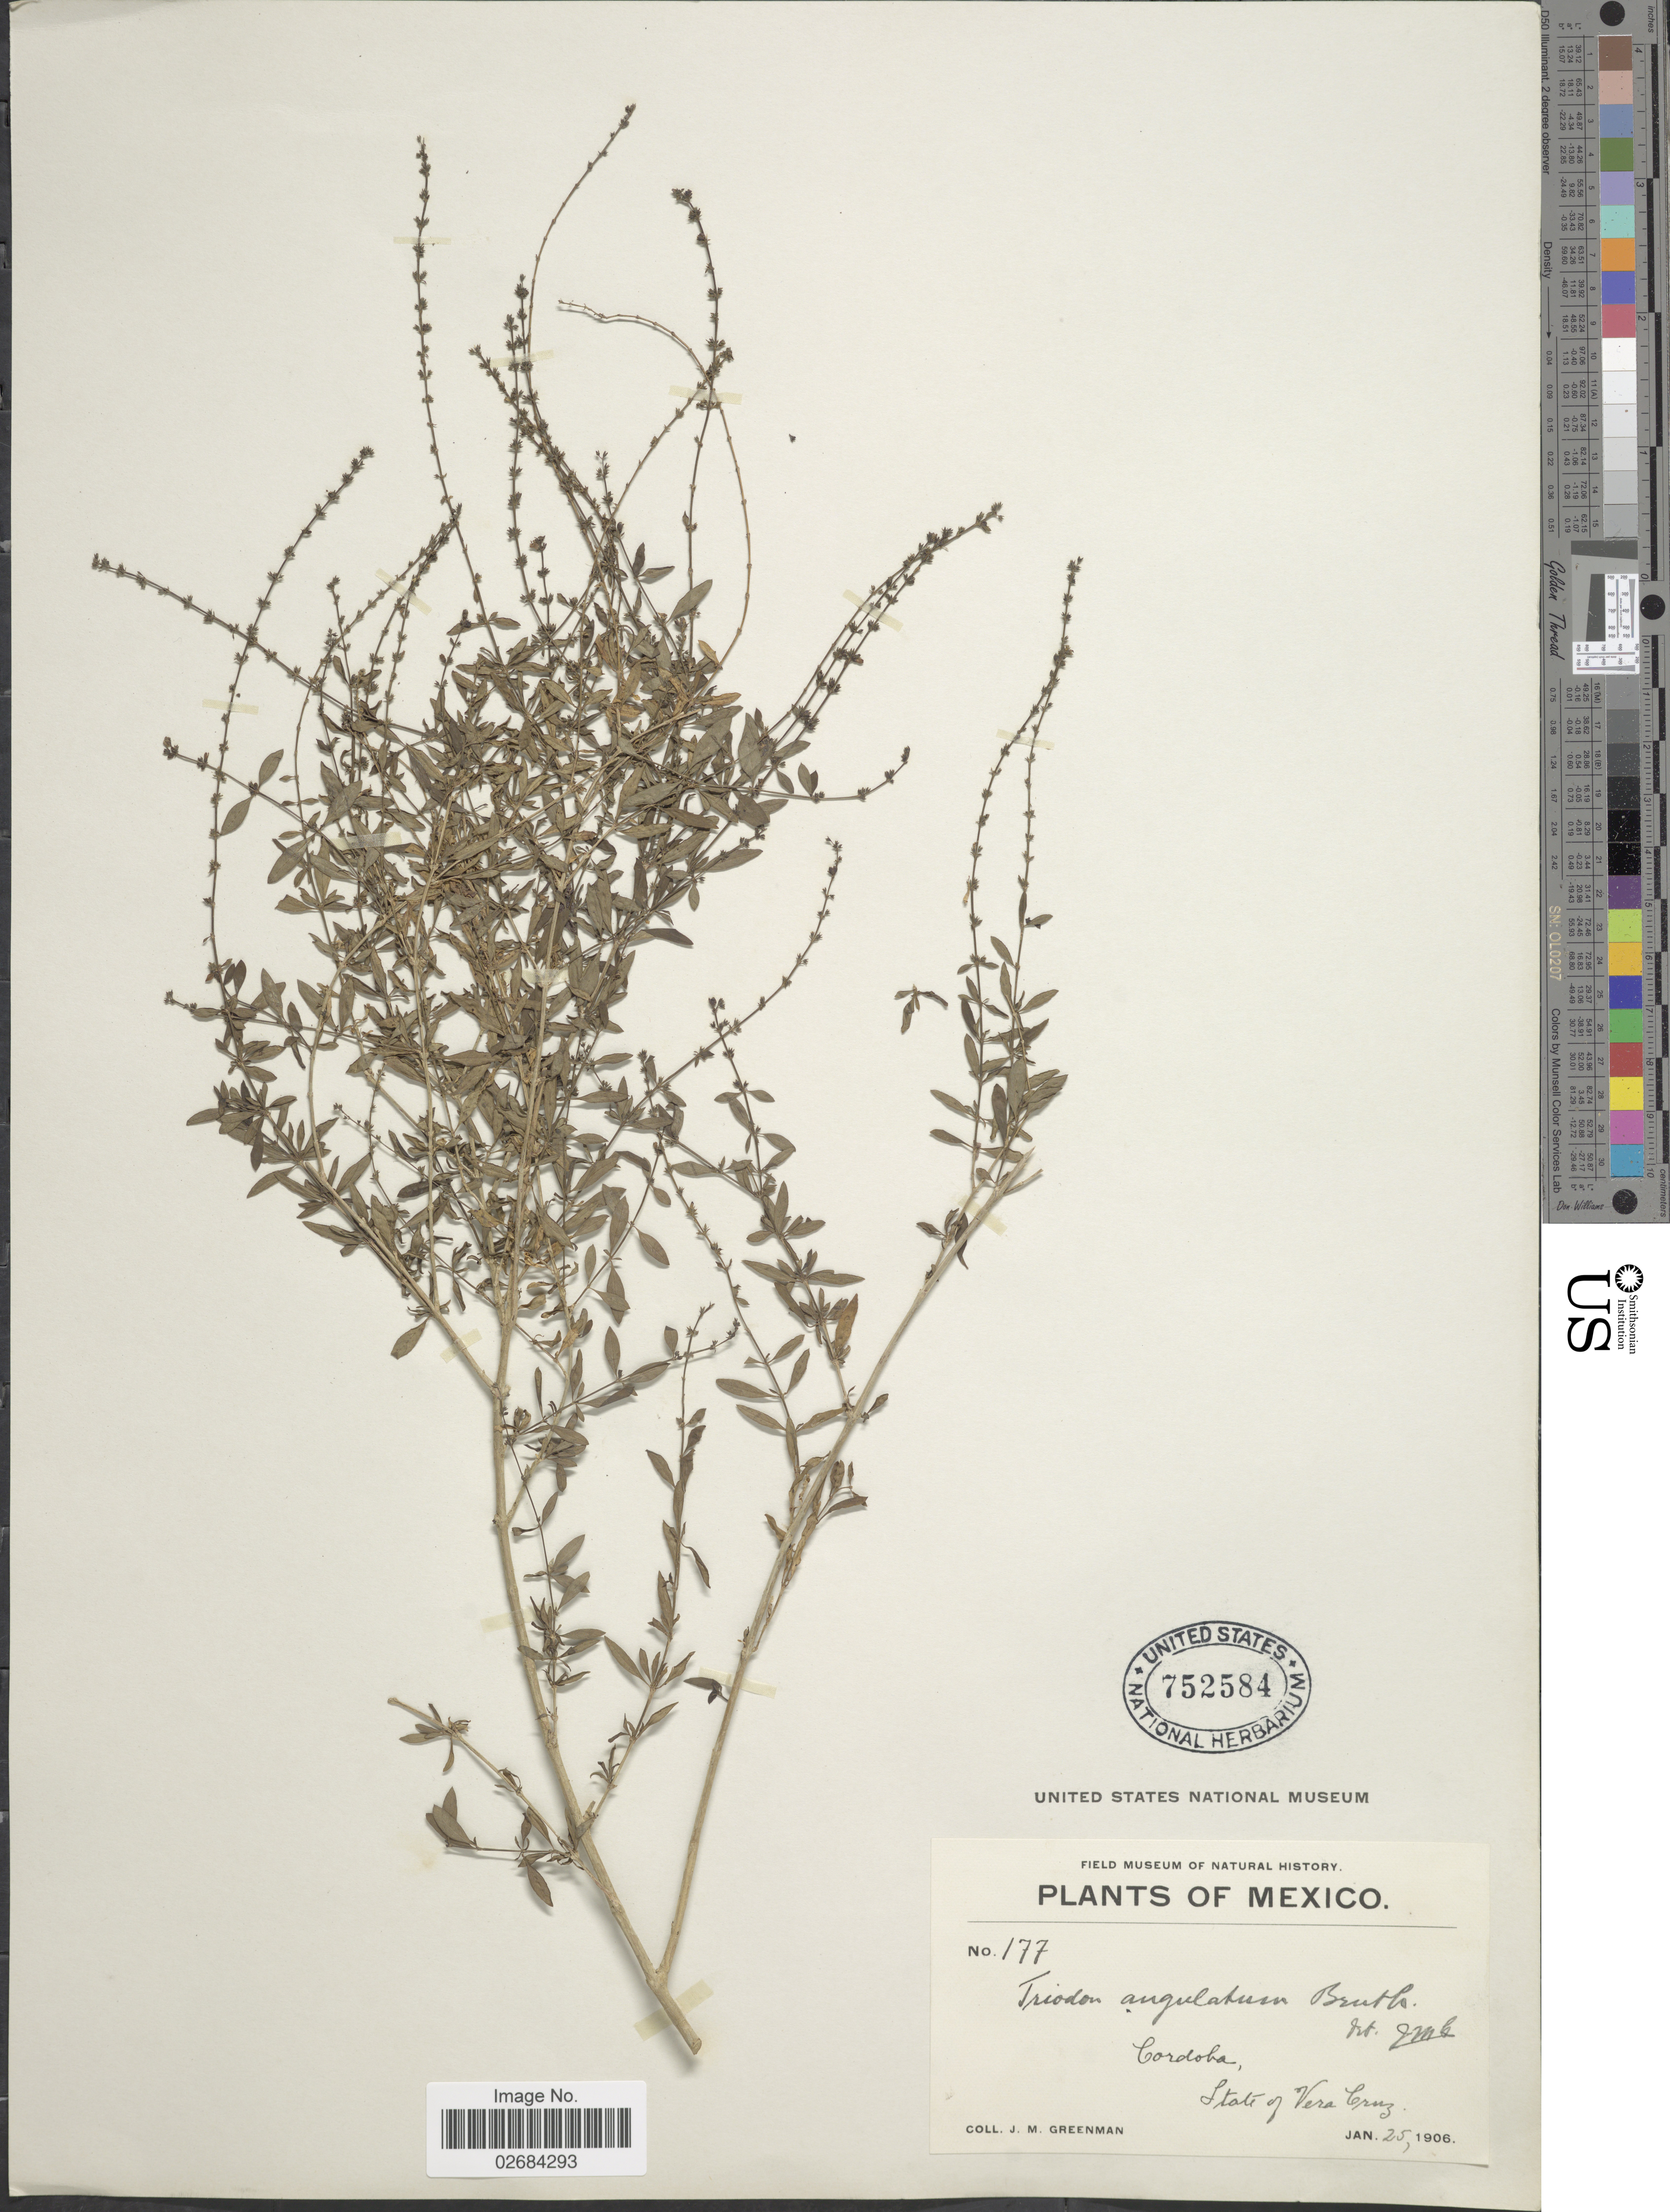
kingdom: Plantae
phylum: Tracheophyta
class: Magnoliopsida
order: Gentianales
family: Rubiaceae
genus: Diodia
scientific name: Diodia brasiliensis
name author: Spreng.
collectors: J. M. Greenman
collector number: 177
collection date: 1906-01-25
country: Mexico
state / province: Veracruz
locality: Cordoba, State of Vera Cruz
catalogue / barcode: US 752584